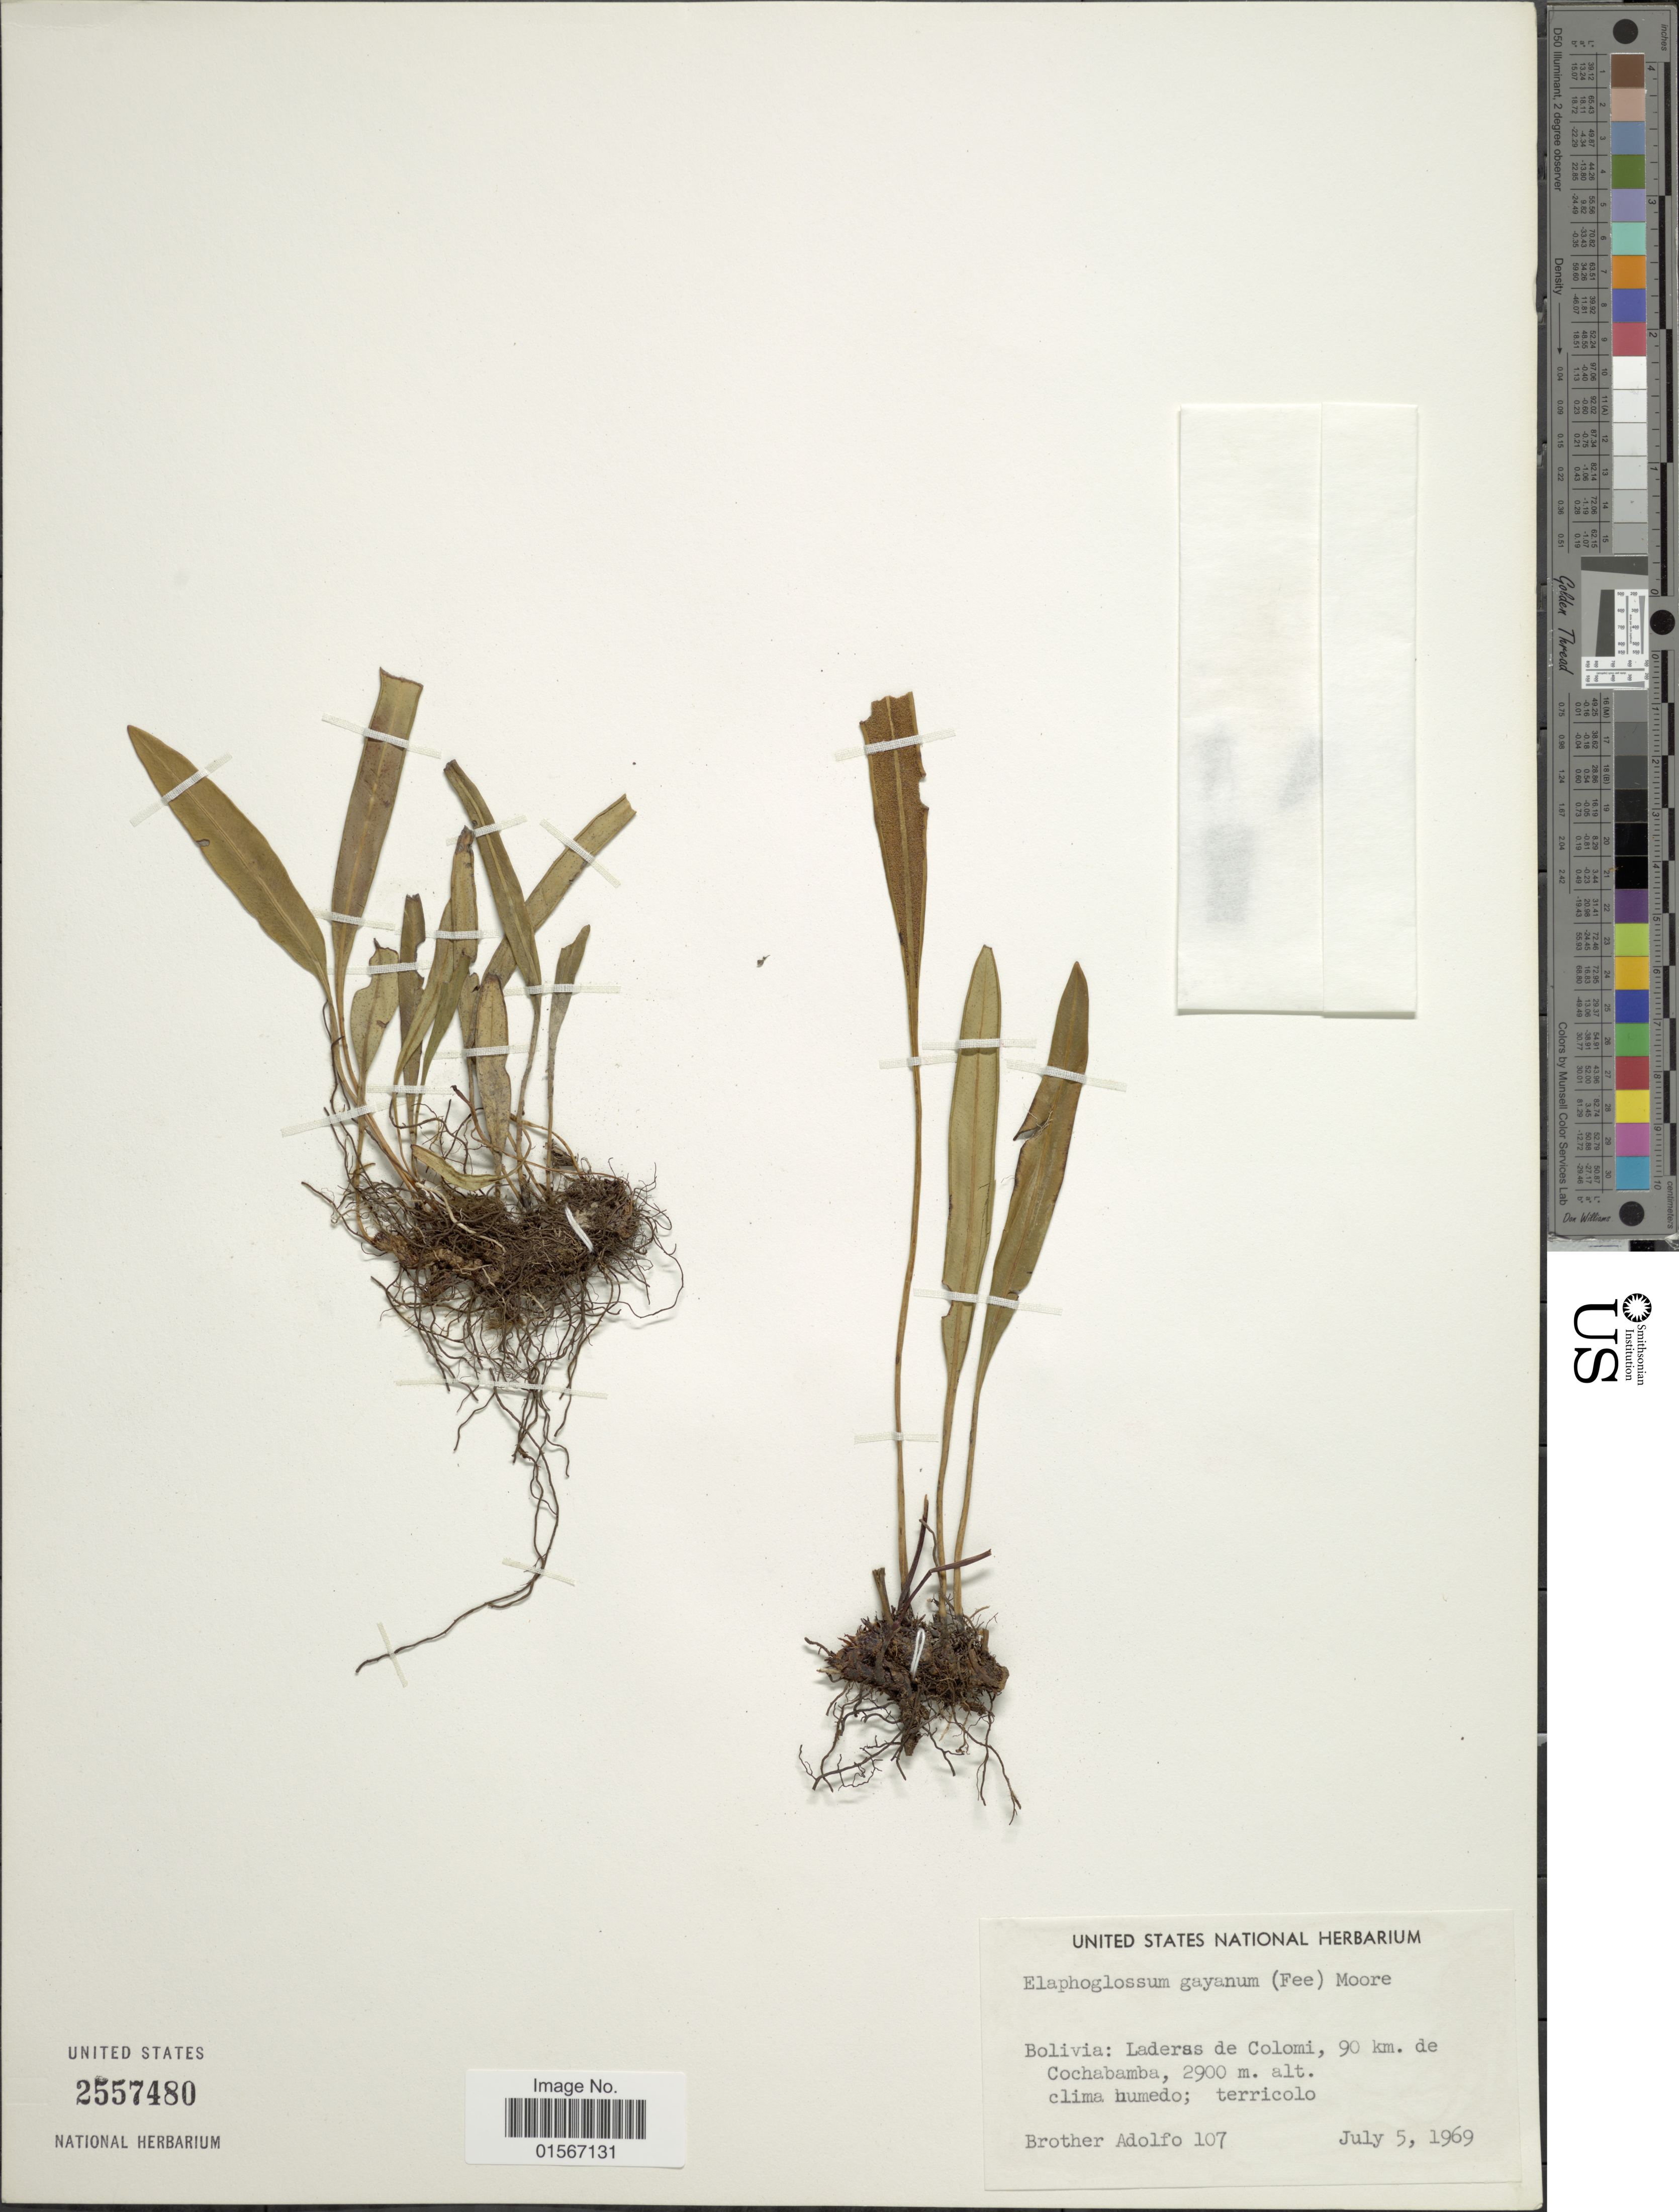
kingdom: Plantae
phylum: Tracheophyta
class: Polypodiopsida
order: Polypodiales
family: Dryopteridaceae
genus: Elaphoglossum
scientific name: Elaphoglossum minutum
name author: (Pohl ex Fée) T. Moore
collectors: Bro. Adolfo M.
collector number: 107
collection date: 1969-07-05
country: Bolivia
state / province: Cochabamba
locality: Laderas de Colomi, 90 km. de Cochabamba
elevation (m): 2900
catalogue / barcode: US 2557480